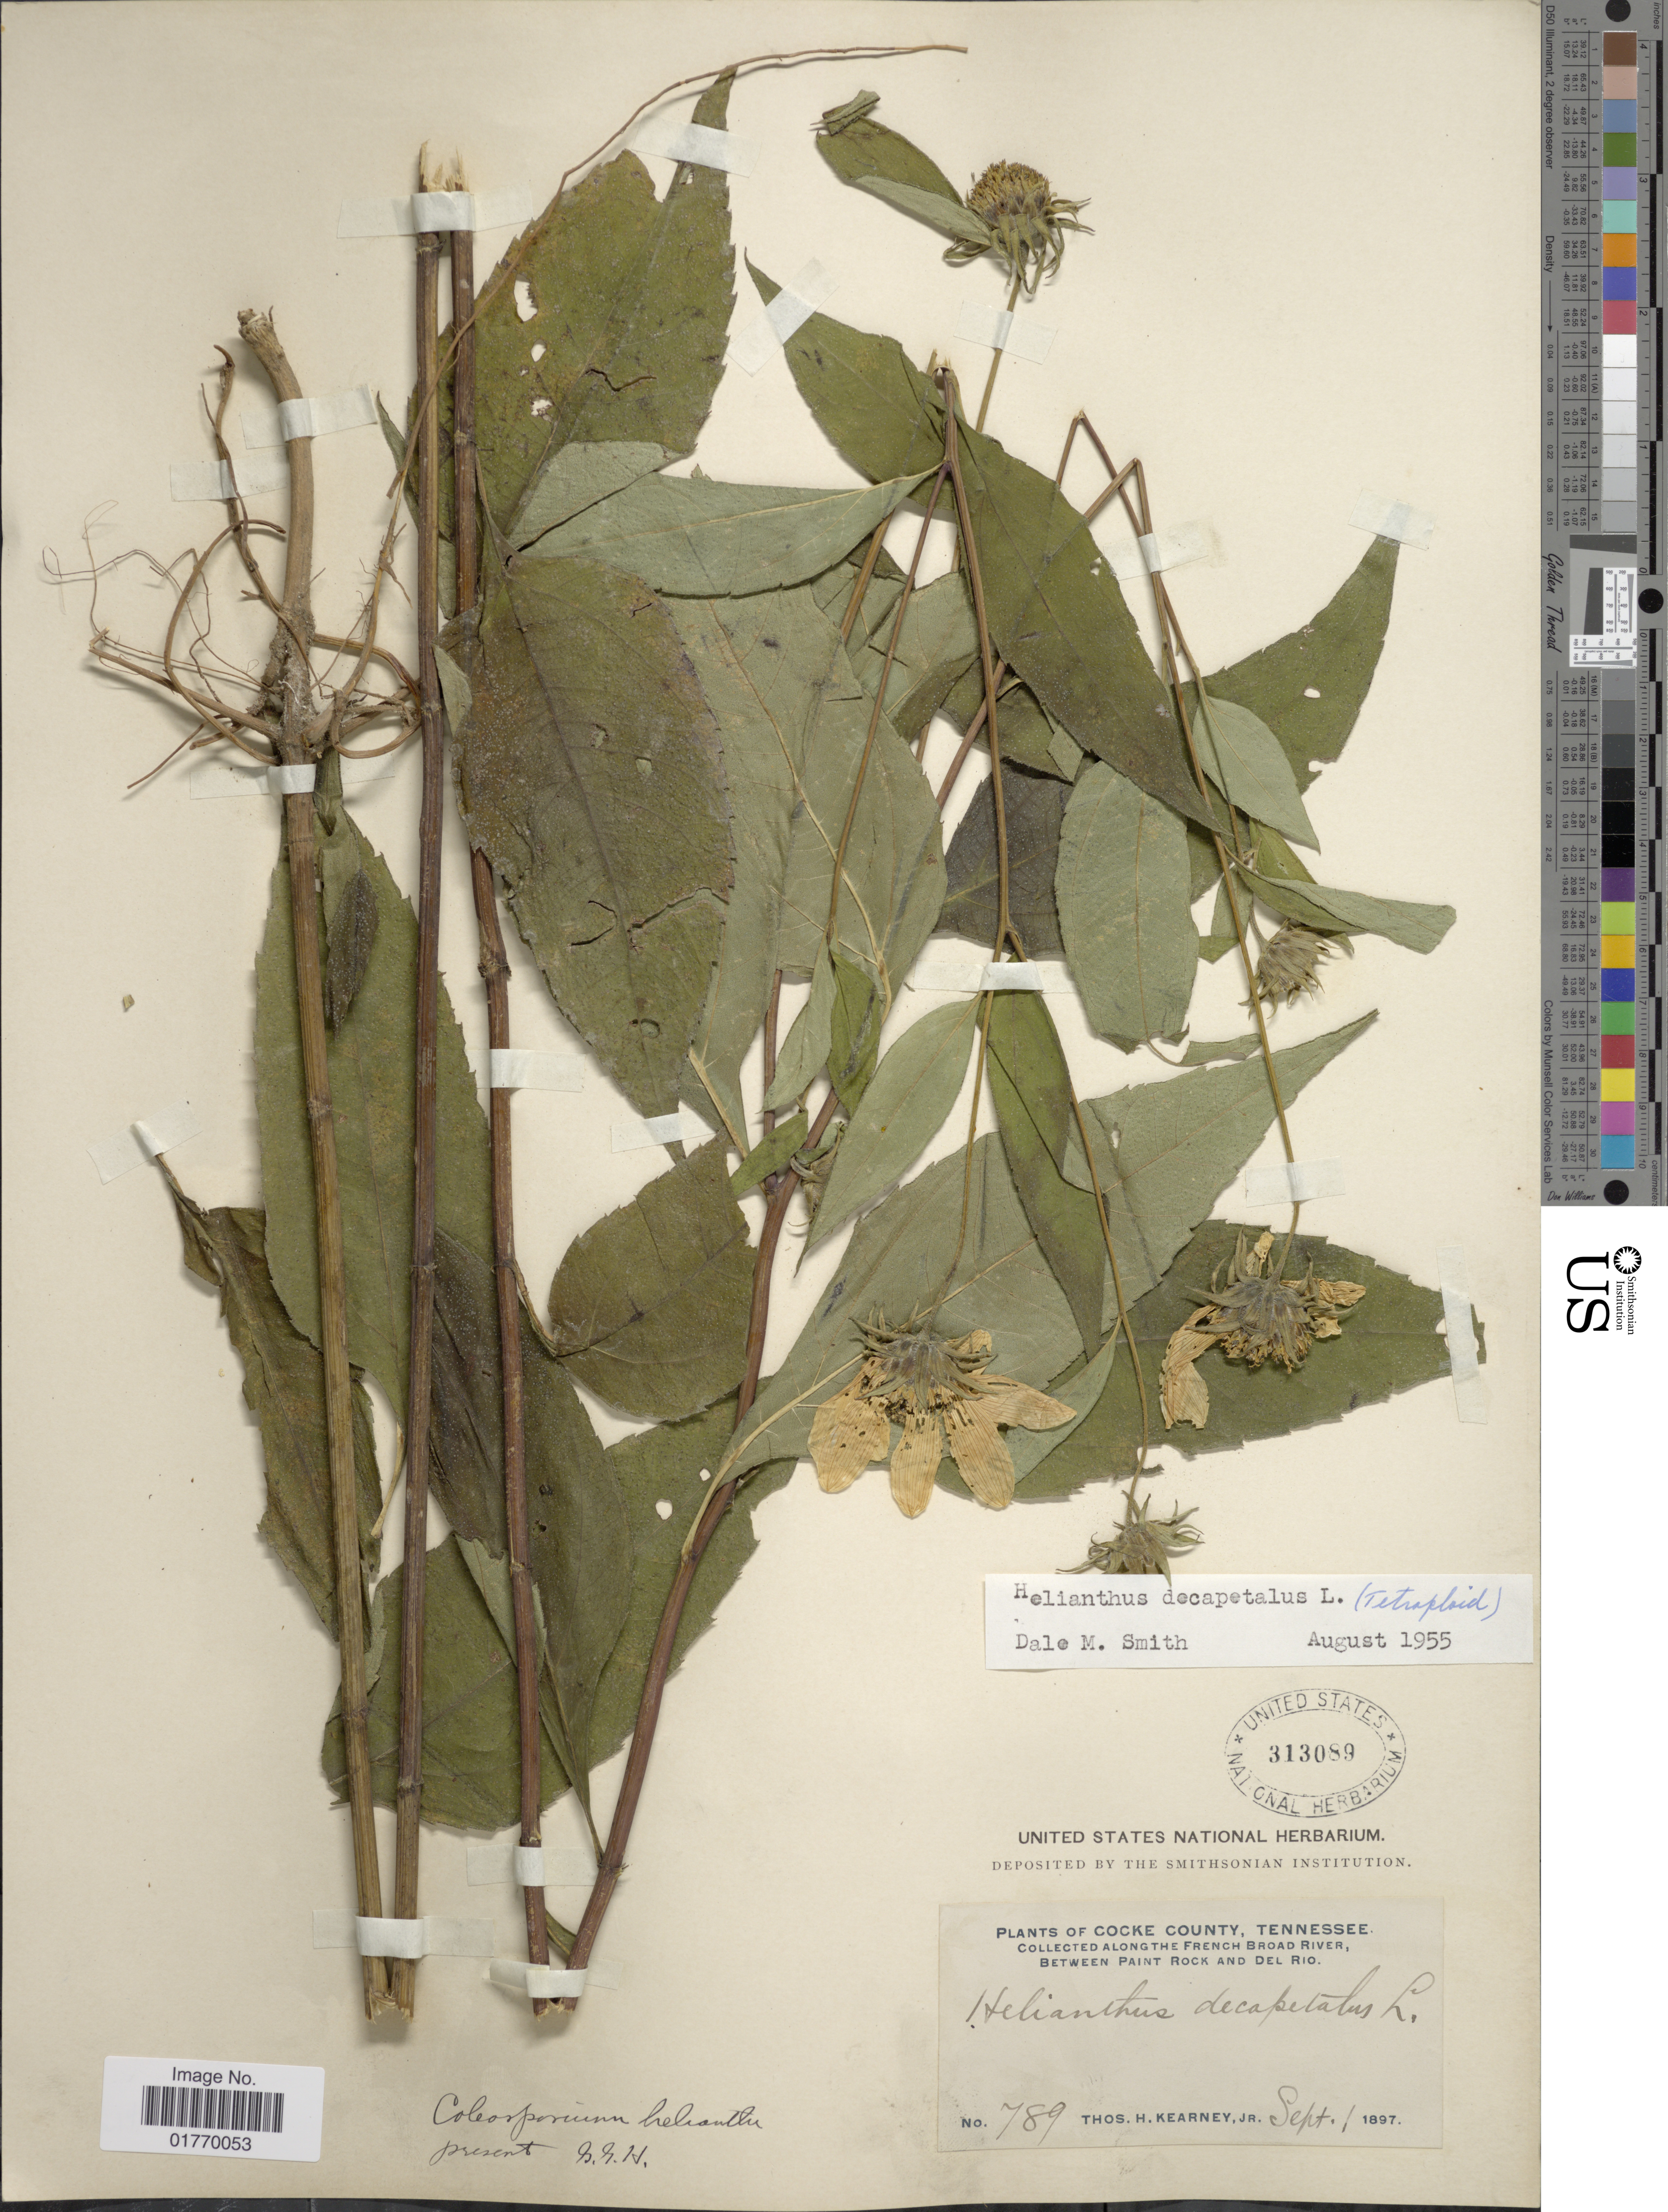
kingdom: Plantae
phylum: Tracheophyta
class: Magnoliopsida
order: Asterales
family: Asteraceae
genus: Helianthus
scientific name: Helianthus decapetalus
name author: L.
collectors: T. H. Kearney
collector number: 789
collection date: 1897-09-01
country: United States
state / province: Tennessee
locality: Cocke County, Along The French Broad River, Between Paint Rock and Del Rio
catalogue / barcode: US 313089